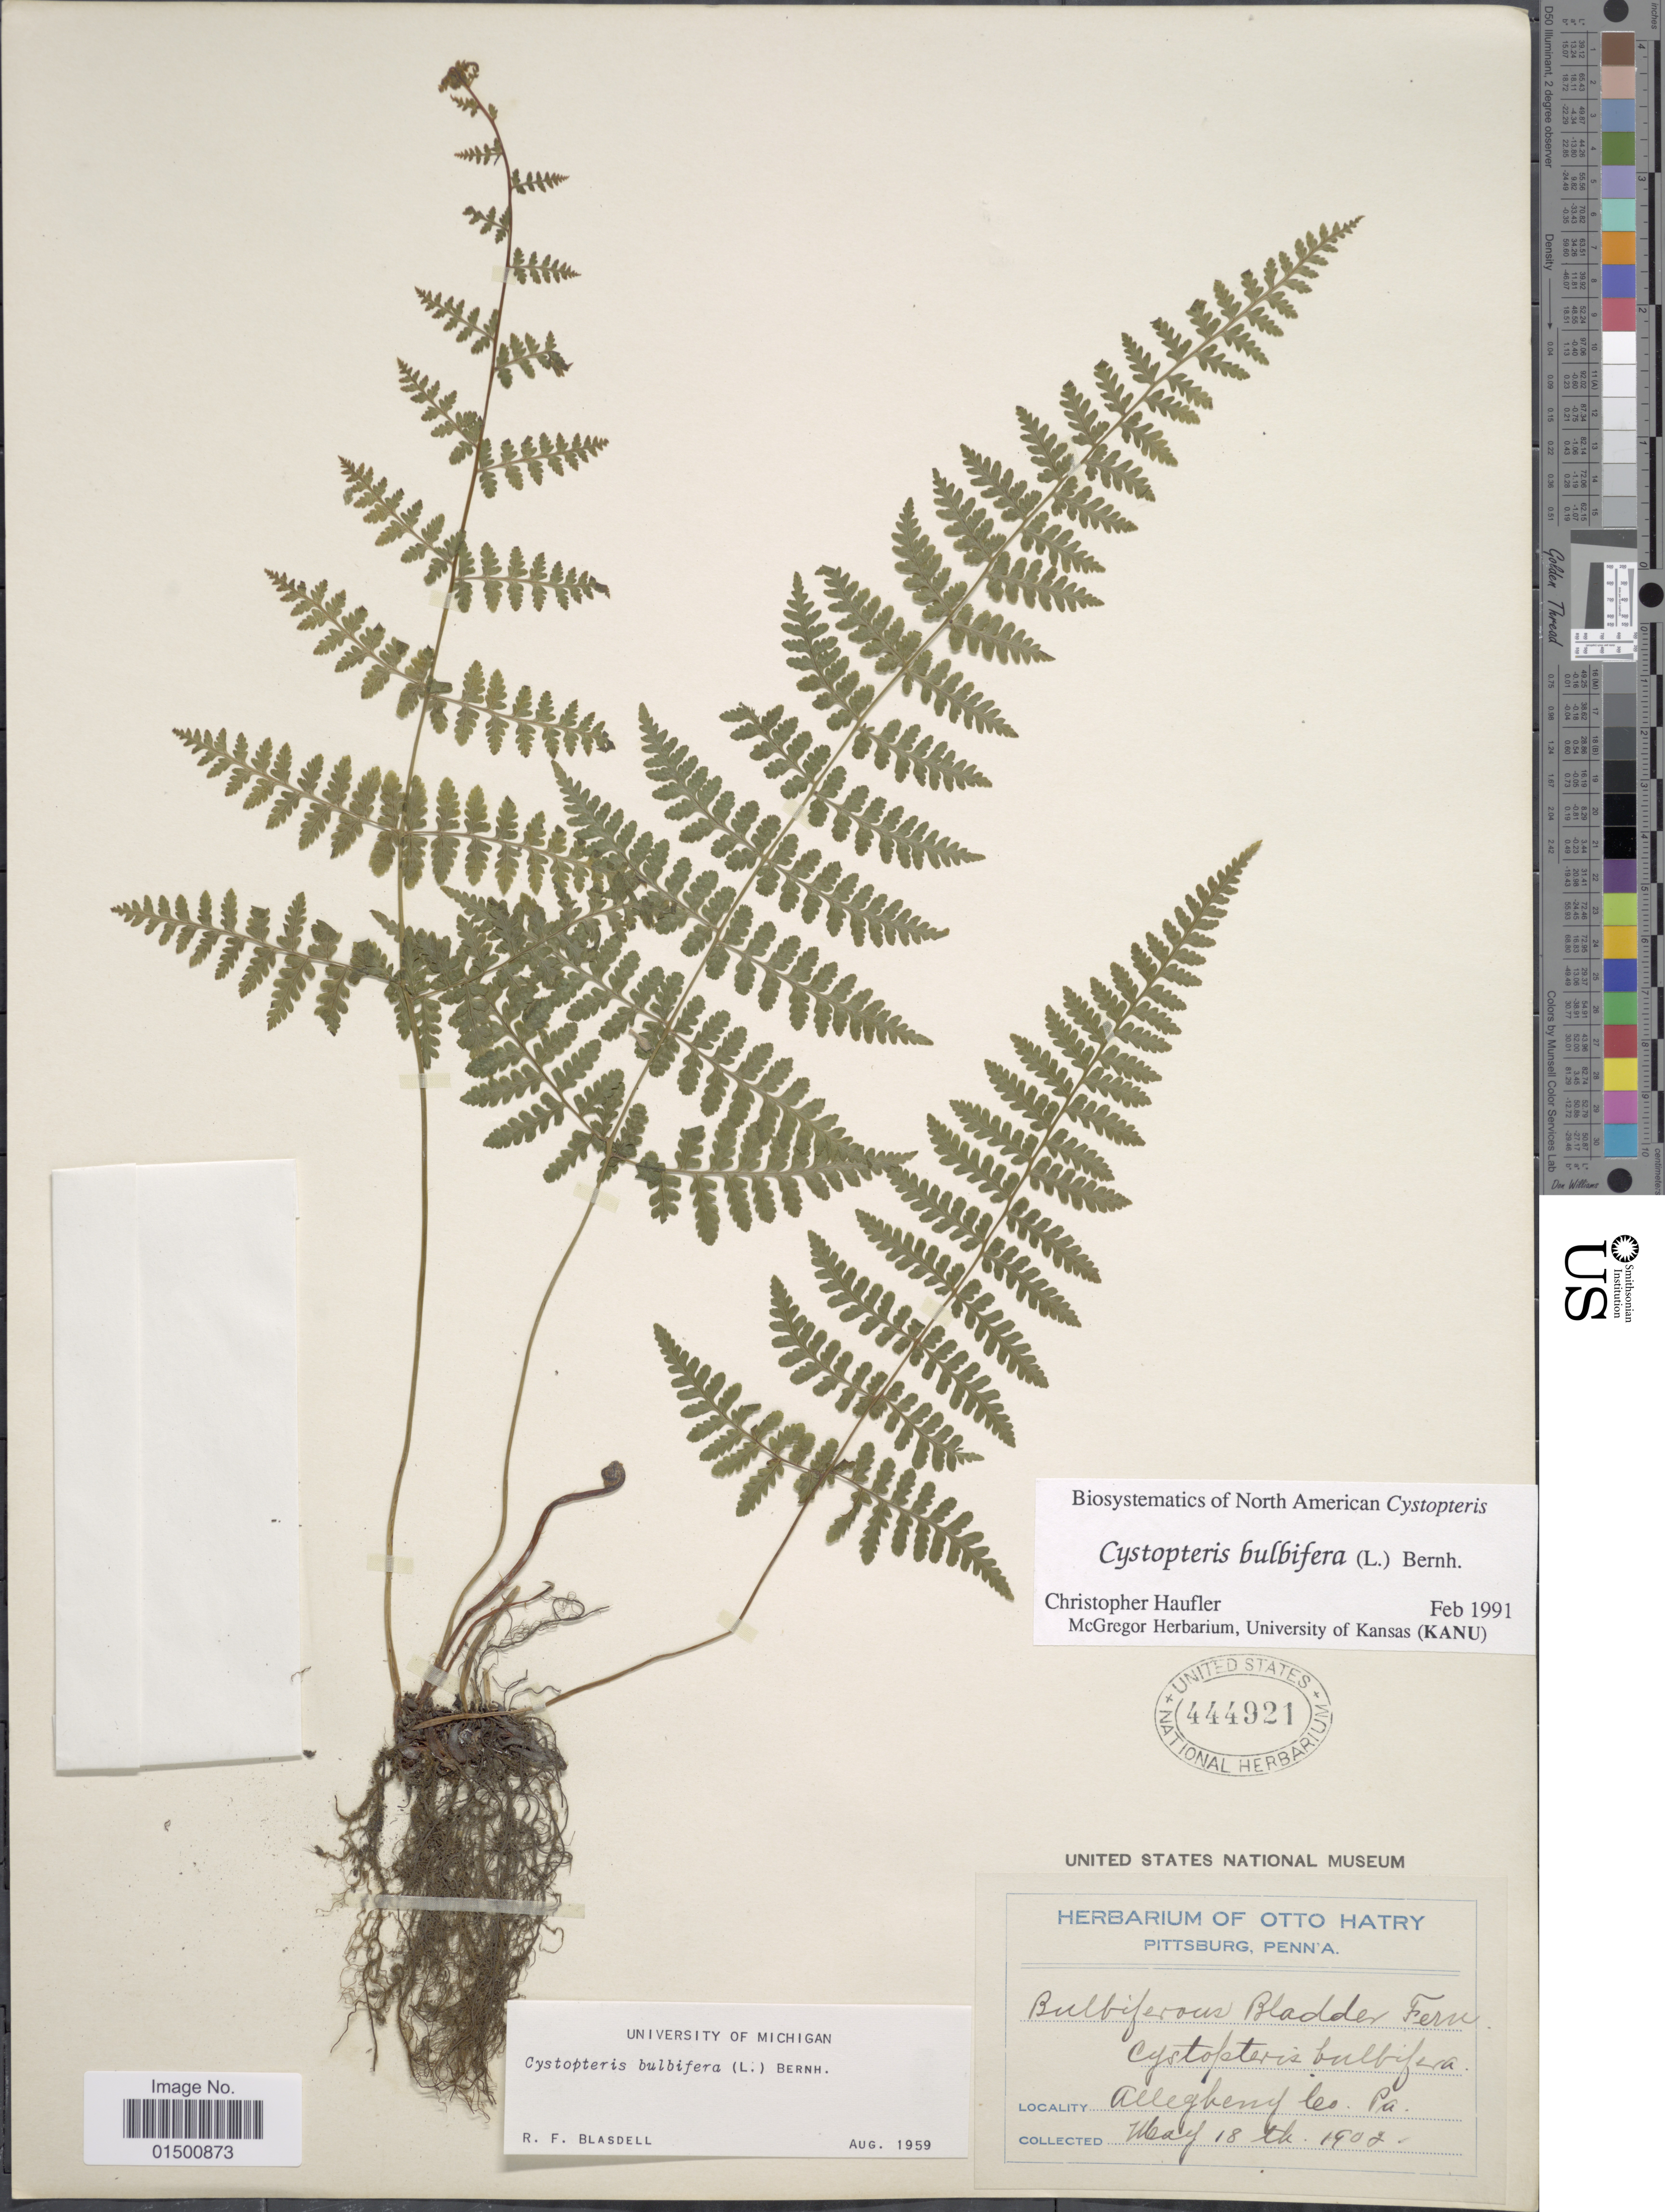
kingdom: Plantae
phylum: Tracheophyta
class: Polypodiopsida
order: Polypodiales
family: Cystopteridaceae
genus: Cystopteris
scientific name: Cystopteris bulbifera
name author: (L.) Bernh.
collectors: ex herb. Otto Hatry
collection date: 1900-05-18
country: United States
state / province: Pennsylvania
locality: Pittsburg, Allegheny Co.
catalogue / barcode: US 444921